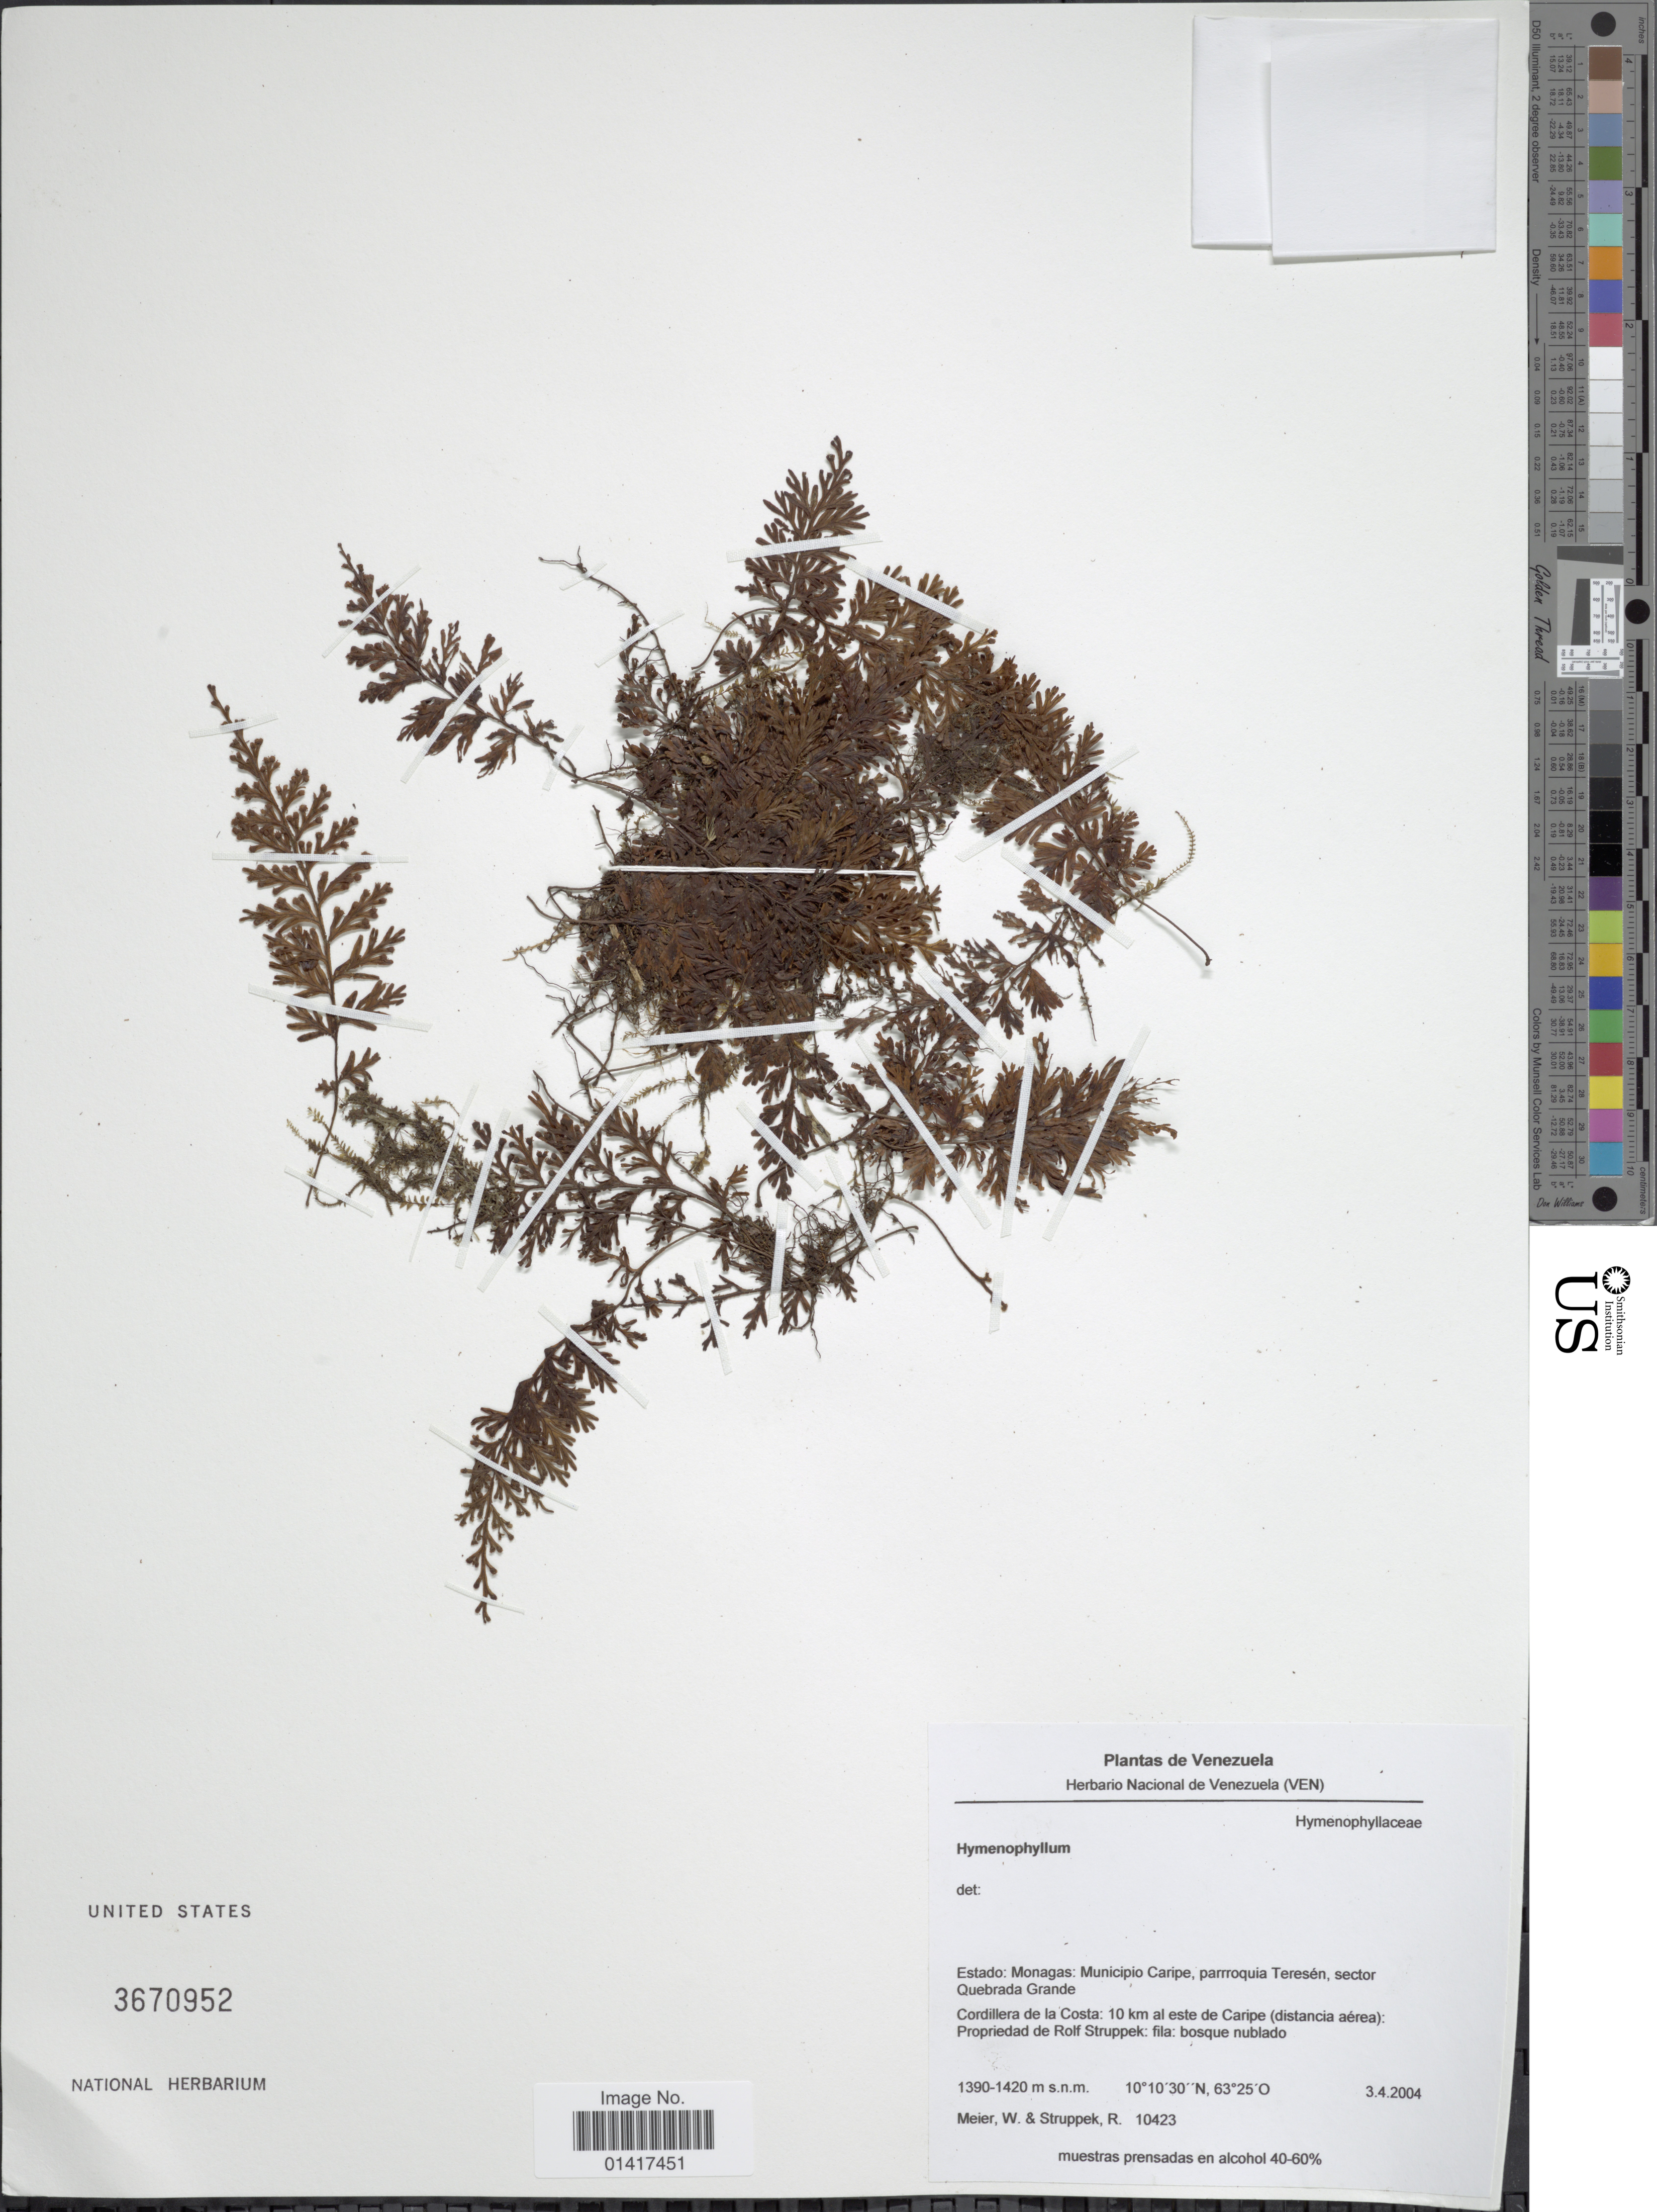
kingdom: Plantae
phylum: Tracheophyta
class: Polypodiopsida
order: Hymenophyllales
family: Hymenophyllaceae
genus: Hymenophyllum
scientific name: Hymenophyllum sp.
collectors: W. Meier & R. Struppek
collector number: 10423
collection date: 2004-04-03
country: Venezuela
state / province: Monagas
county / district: Caripe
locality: Estado: Monagas: Municipio Caripe, parroquia Teresen, sector Quebrada Grande. Cordillera de la Costa: 10 km al este de Caripe (distancia aerea): Propriedad de Rolf Struppek: fila : bosque nublado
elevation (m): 1390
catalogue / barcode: US 3670952